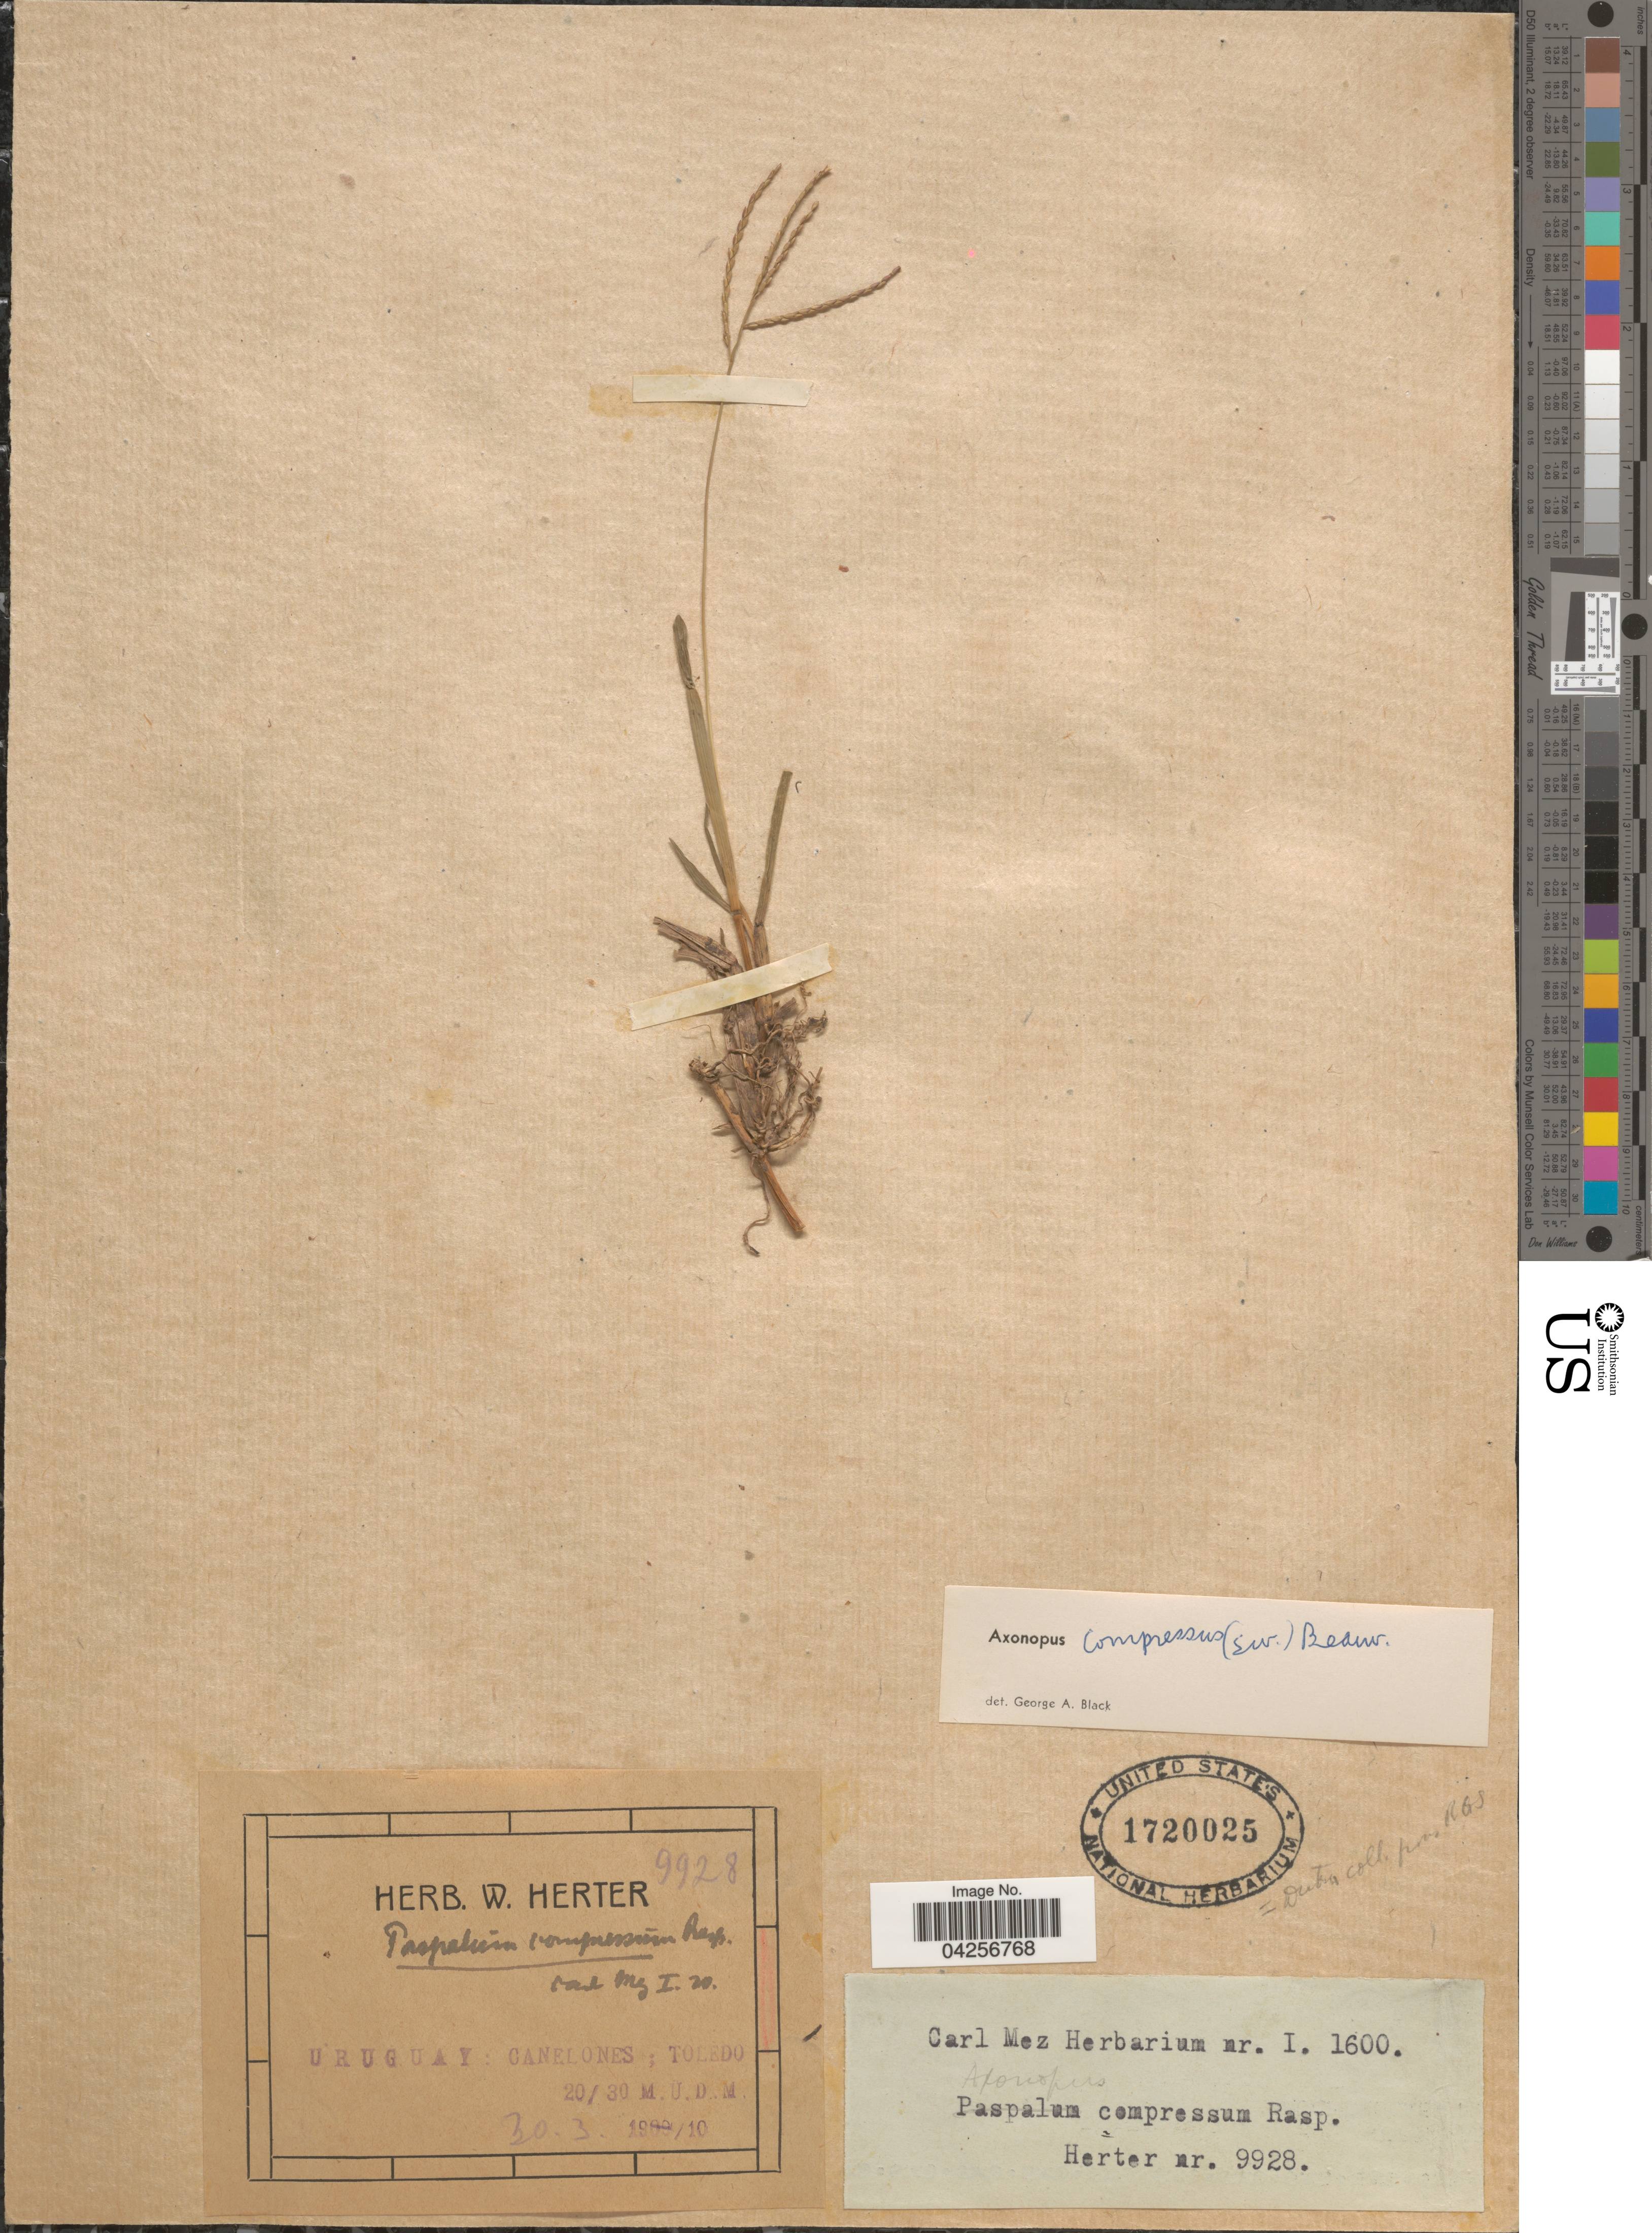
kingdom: Plantae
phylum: Tracheophyta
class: Liliopsida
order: Poales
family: Poaceae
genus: Axonopus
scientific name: Axonopus compressus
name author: (Sw.) P. Beauv.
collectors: W. G. Herter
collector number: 9928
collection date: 1910-03-30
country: Uruguay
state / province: Canelones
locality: Toledo.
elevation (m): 20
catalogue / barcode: US 1720025